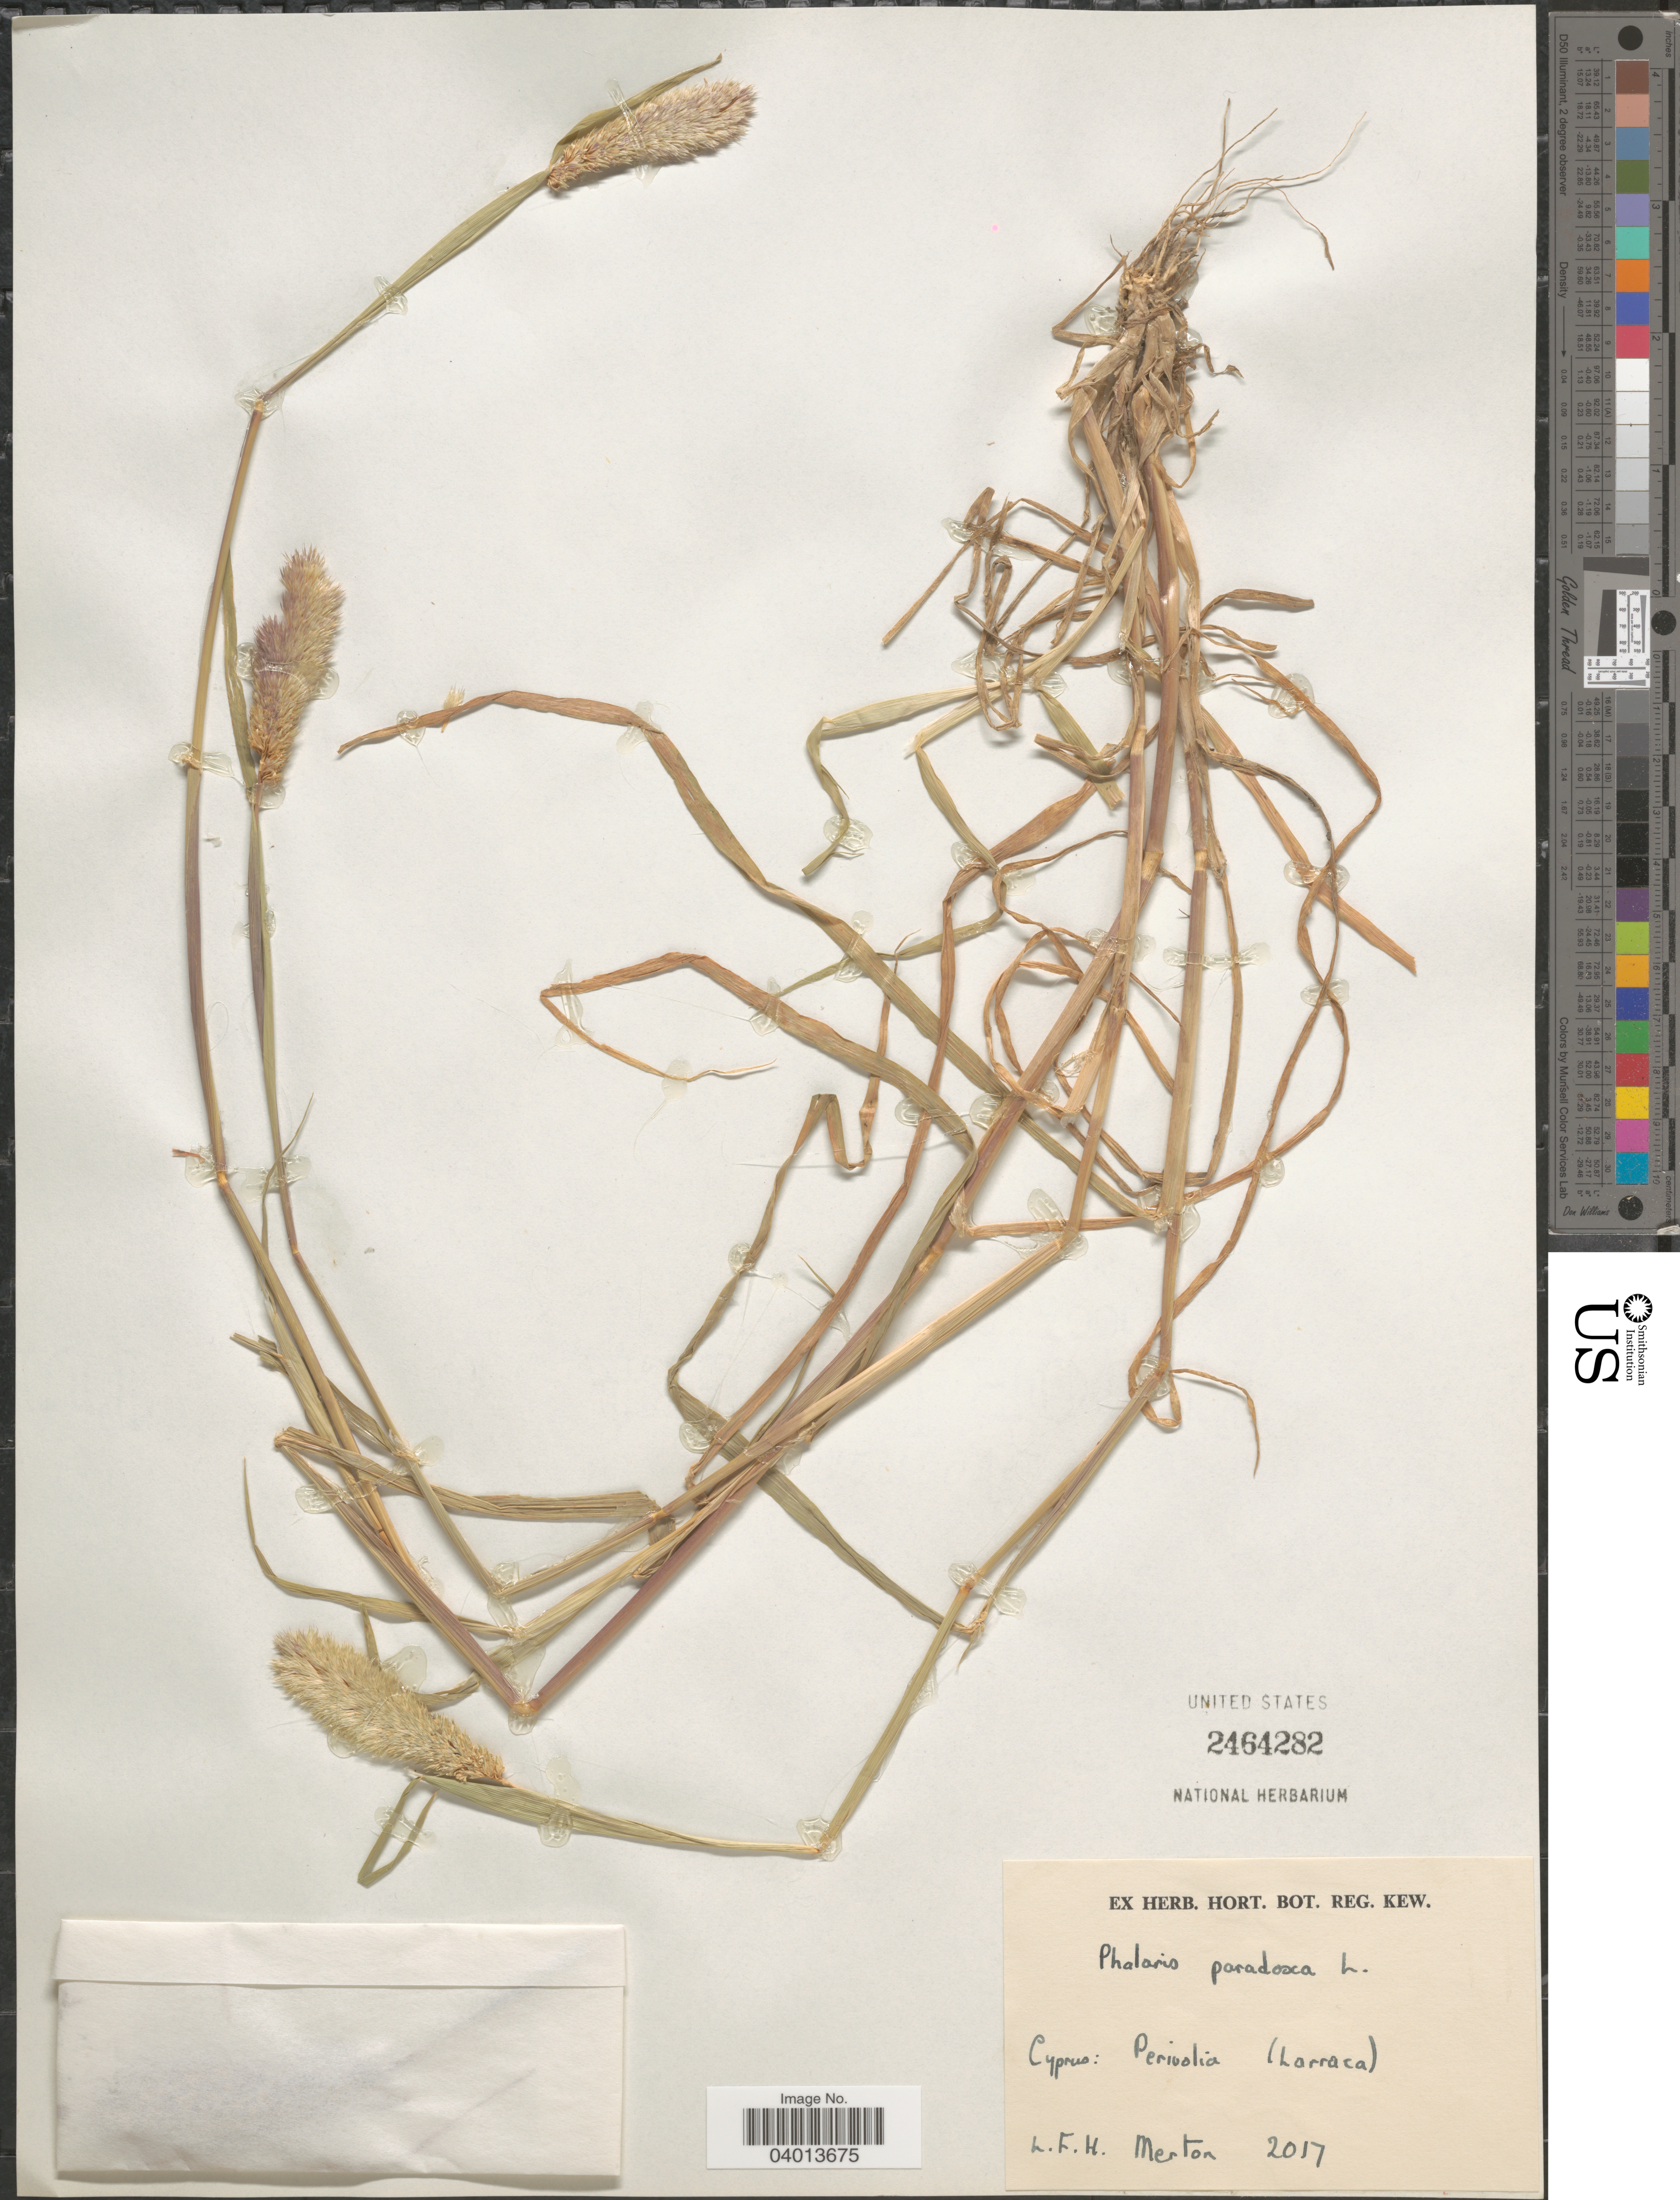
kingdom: Plantae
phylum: Tracheophyta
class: Liliopsida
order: Poales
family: Poaceae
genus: Phalaris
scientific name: Phalaris paradoxa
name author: L.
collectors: L. Merton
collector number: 2017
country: Cyprus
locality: Perivolia (Larraca).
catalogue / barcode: US 2464282